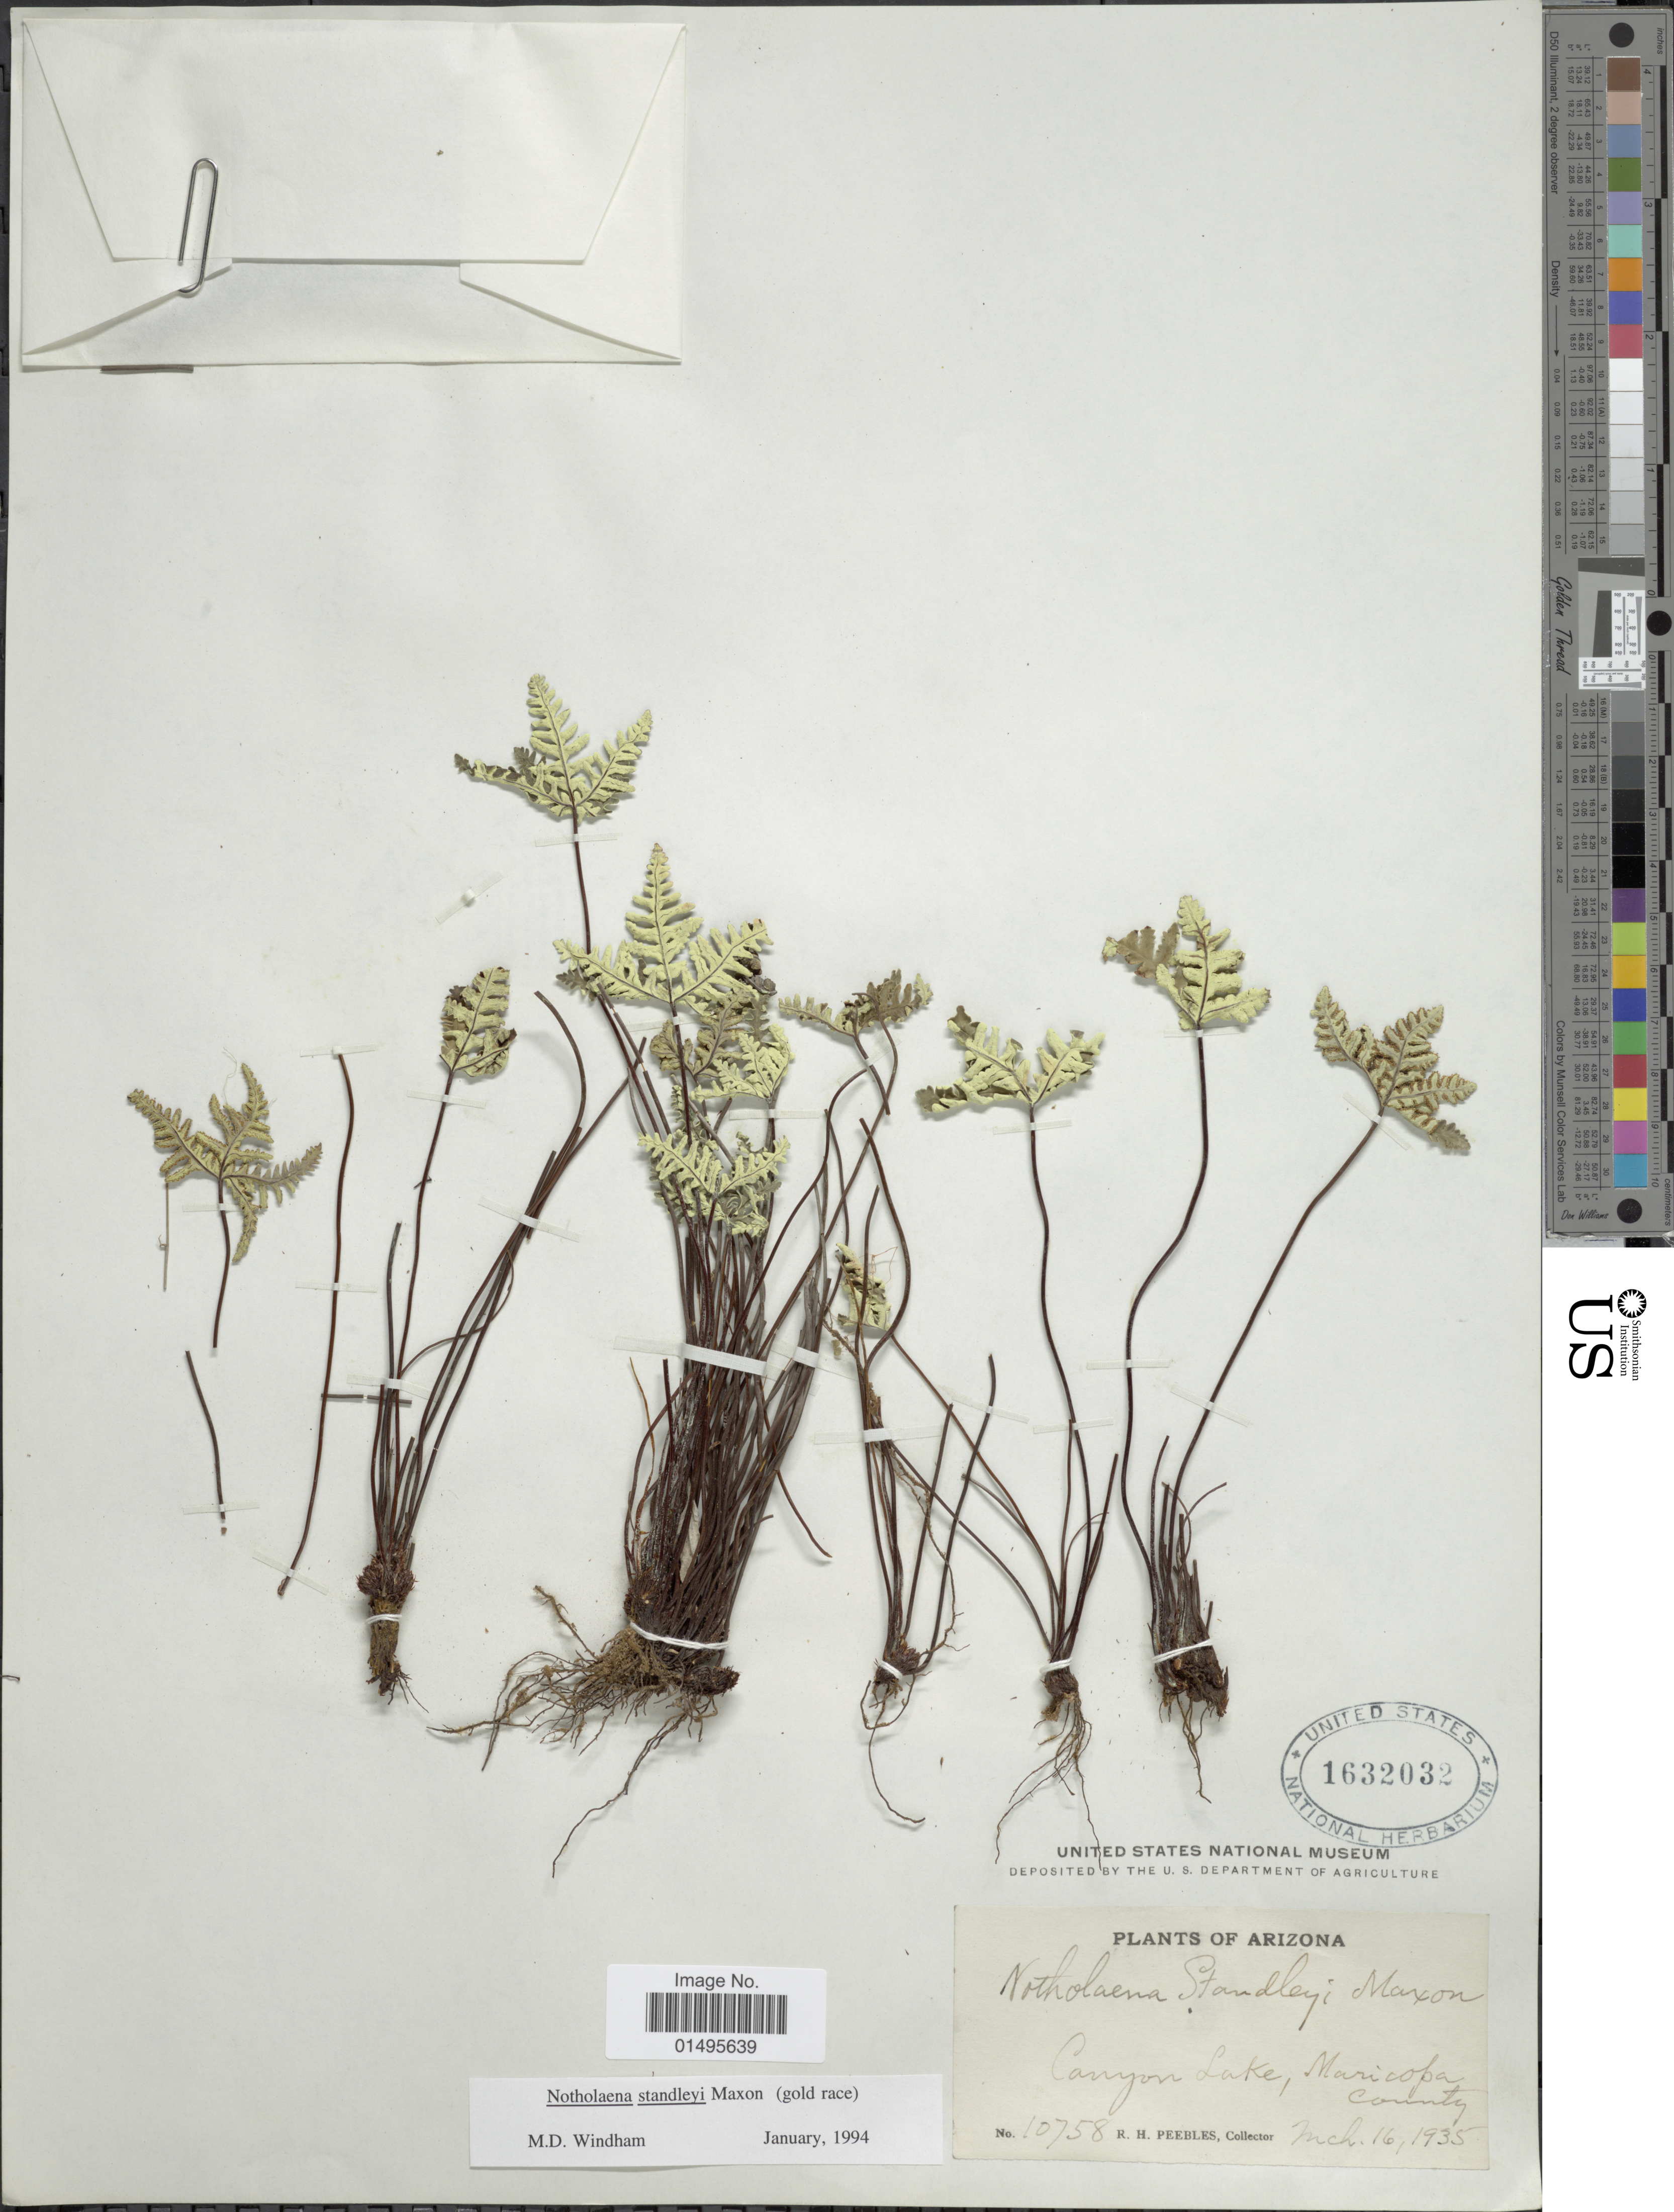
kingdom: Plantae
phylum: Tracheophyta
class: Polypodiopsida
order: Polypodiales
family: Pteridaceae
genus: Notholaena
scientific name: Notholaena standleyi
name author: Maxon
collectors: R. H. Peebles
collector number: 10758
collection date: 1935-03-16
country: United States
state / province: Arizona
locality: Canyon Lake, Maricopa County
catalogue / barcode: US 1632032